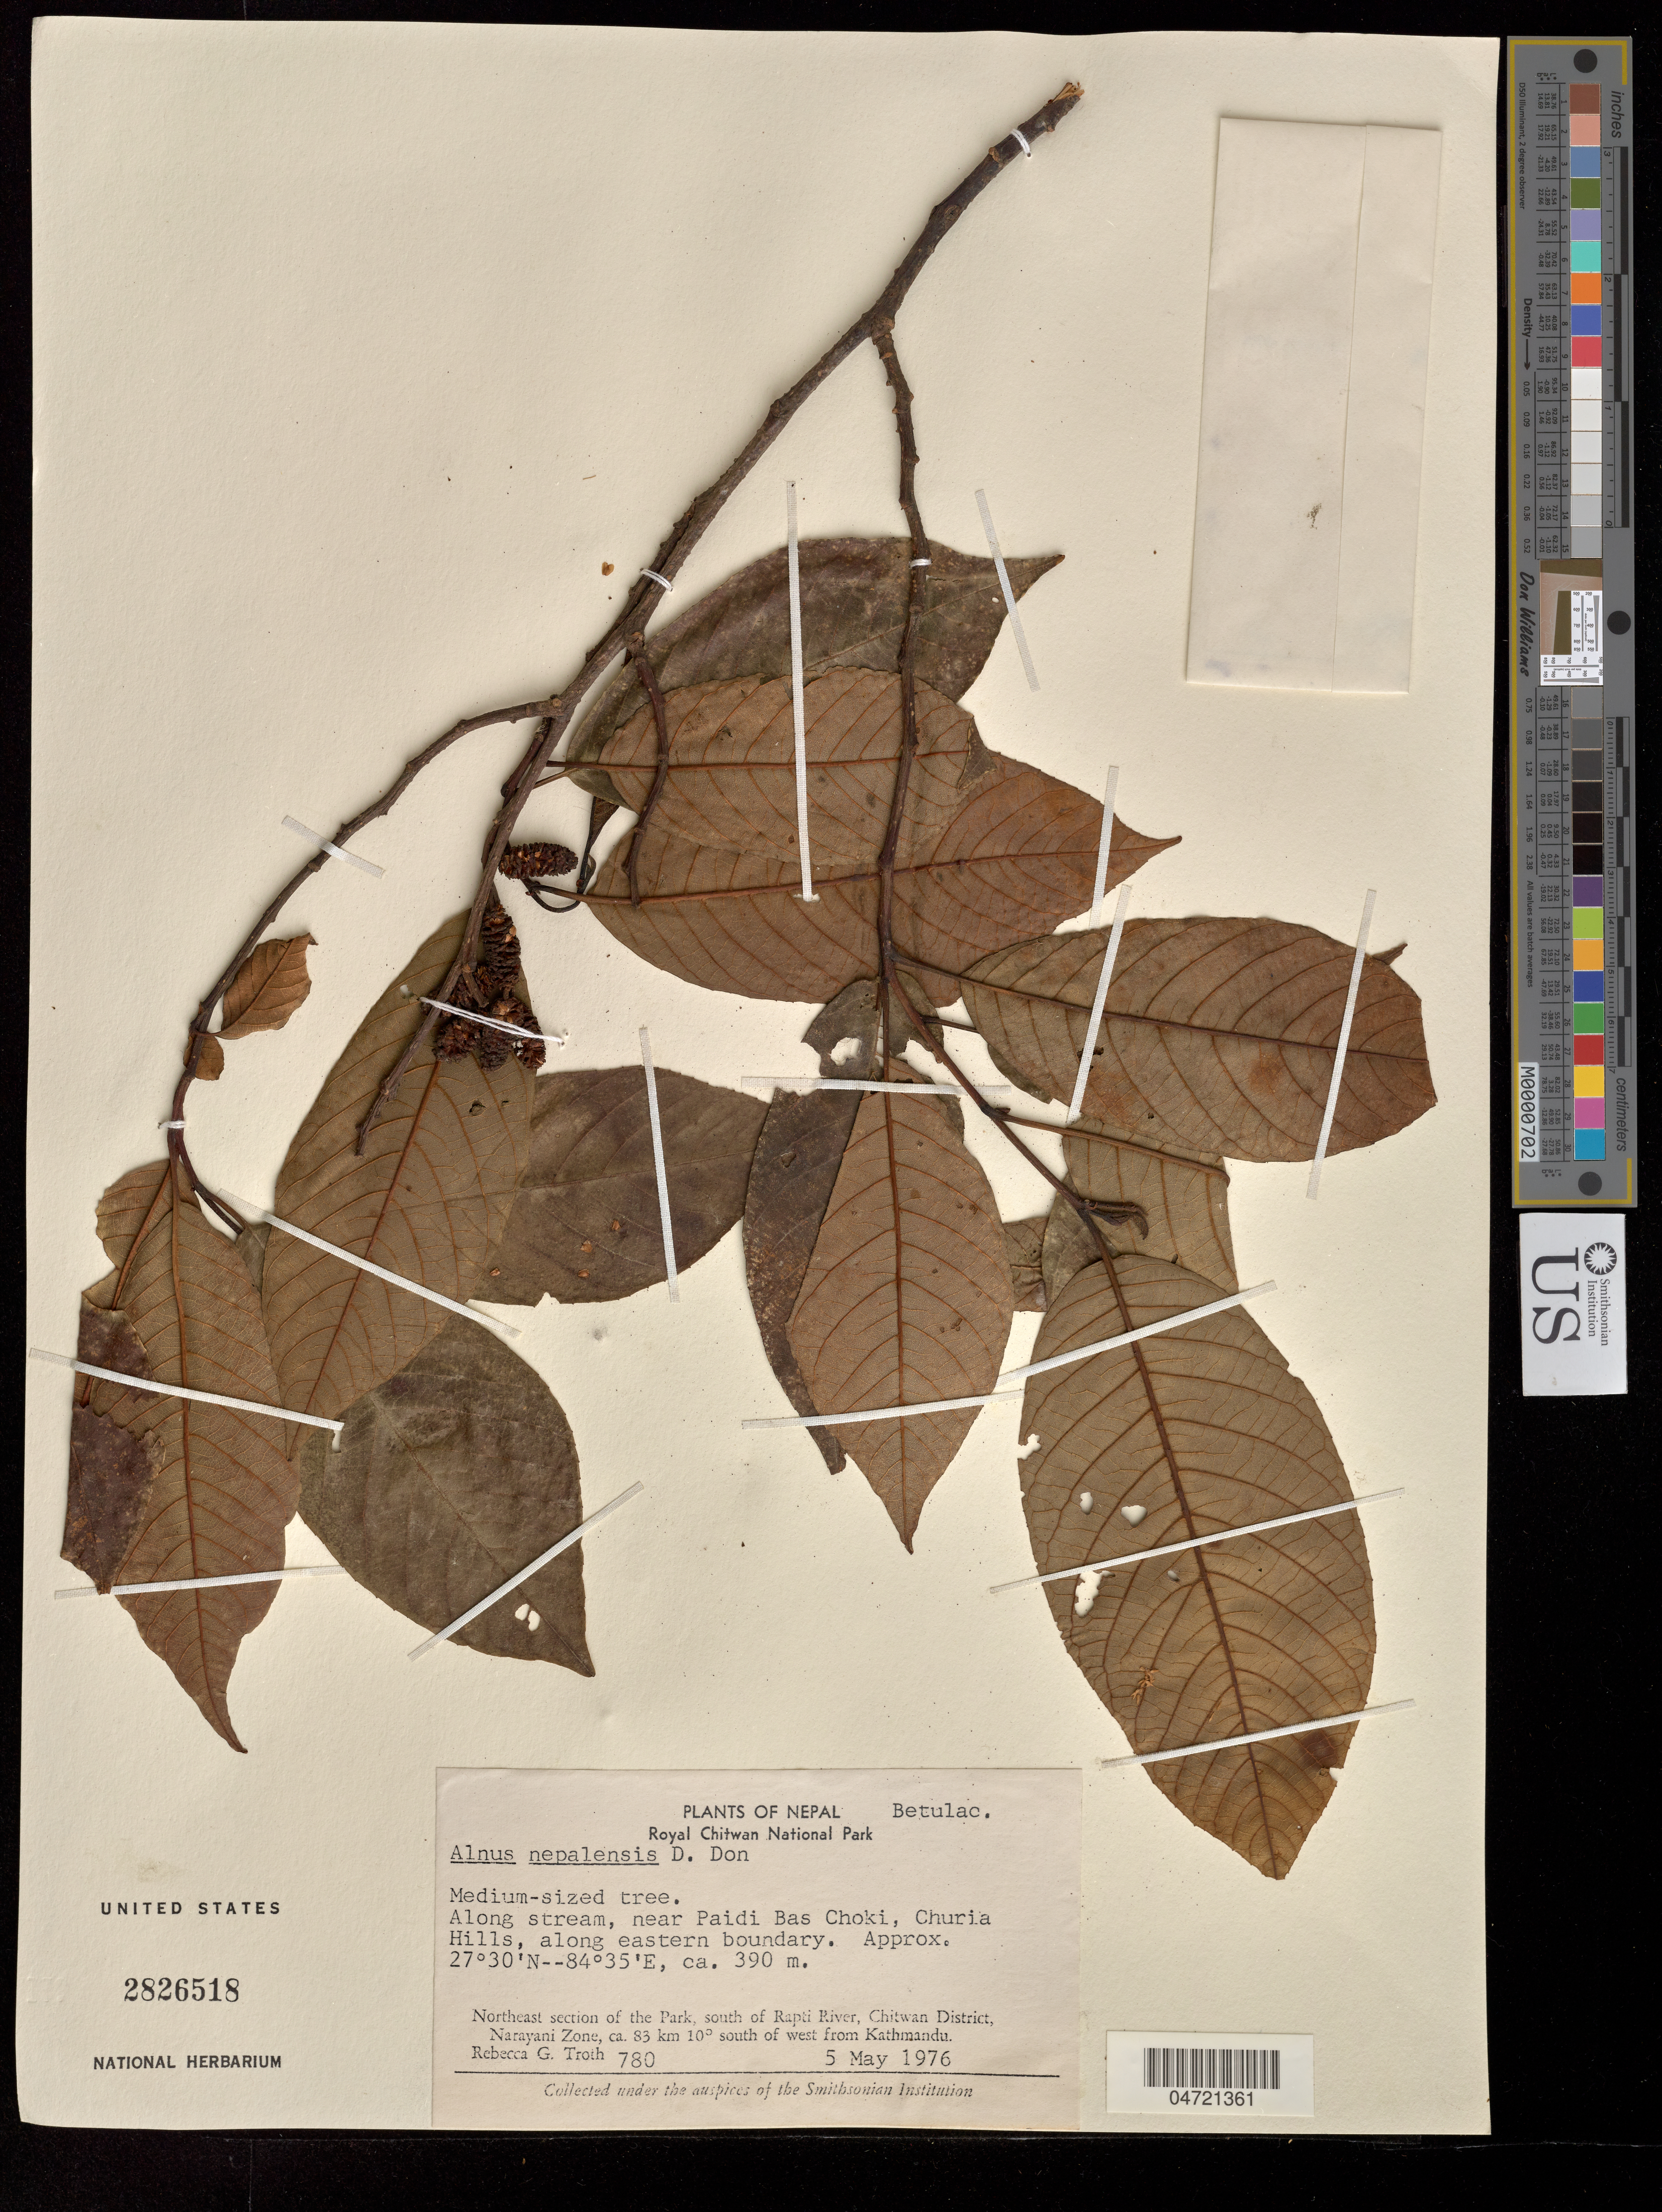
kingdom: Plantae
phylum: Tracheophyta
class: Magnoliopsida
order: Fagales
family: Betulaceae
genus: Alnus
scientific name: Alnus nepalensis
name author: D. Don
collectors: R. Troth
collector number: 780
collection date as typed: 5 May 1976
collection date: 1976-05-05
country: Nepal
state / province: Narayani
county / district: Chitwan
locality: Royal Chitwan National Park.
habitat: Along stream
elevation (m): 390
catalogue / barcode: US 2826518